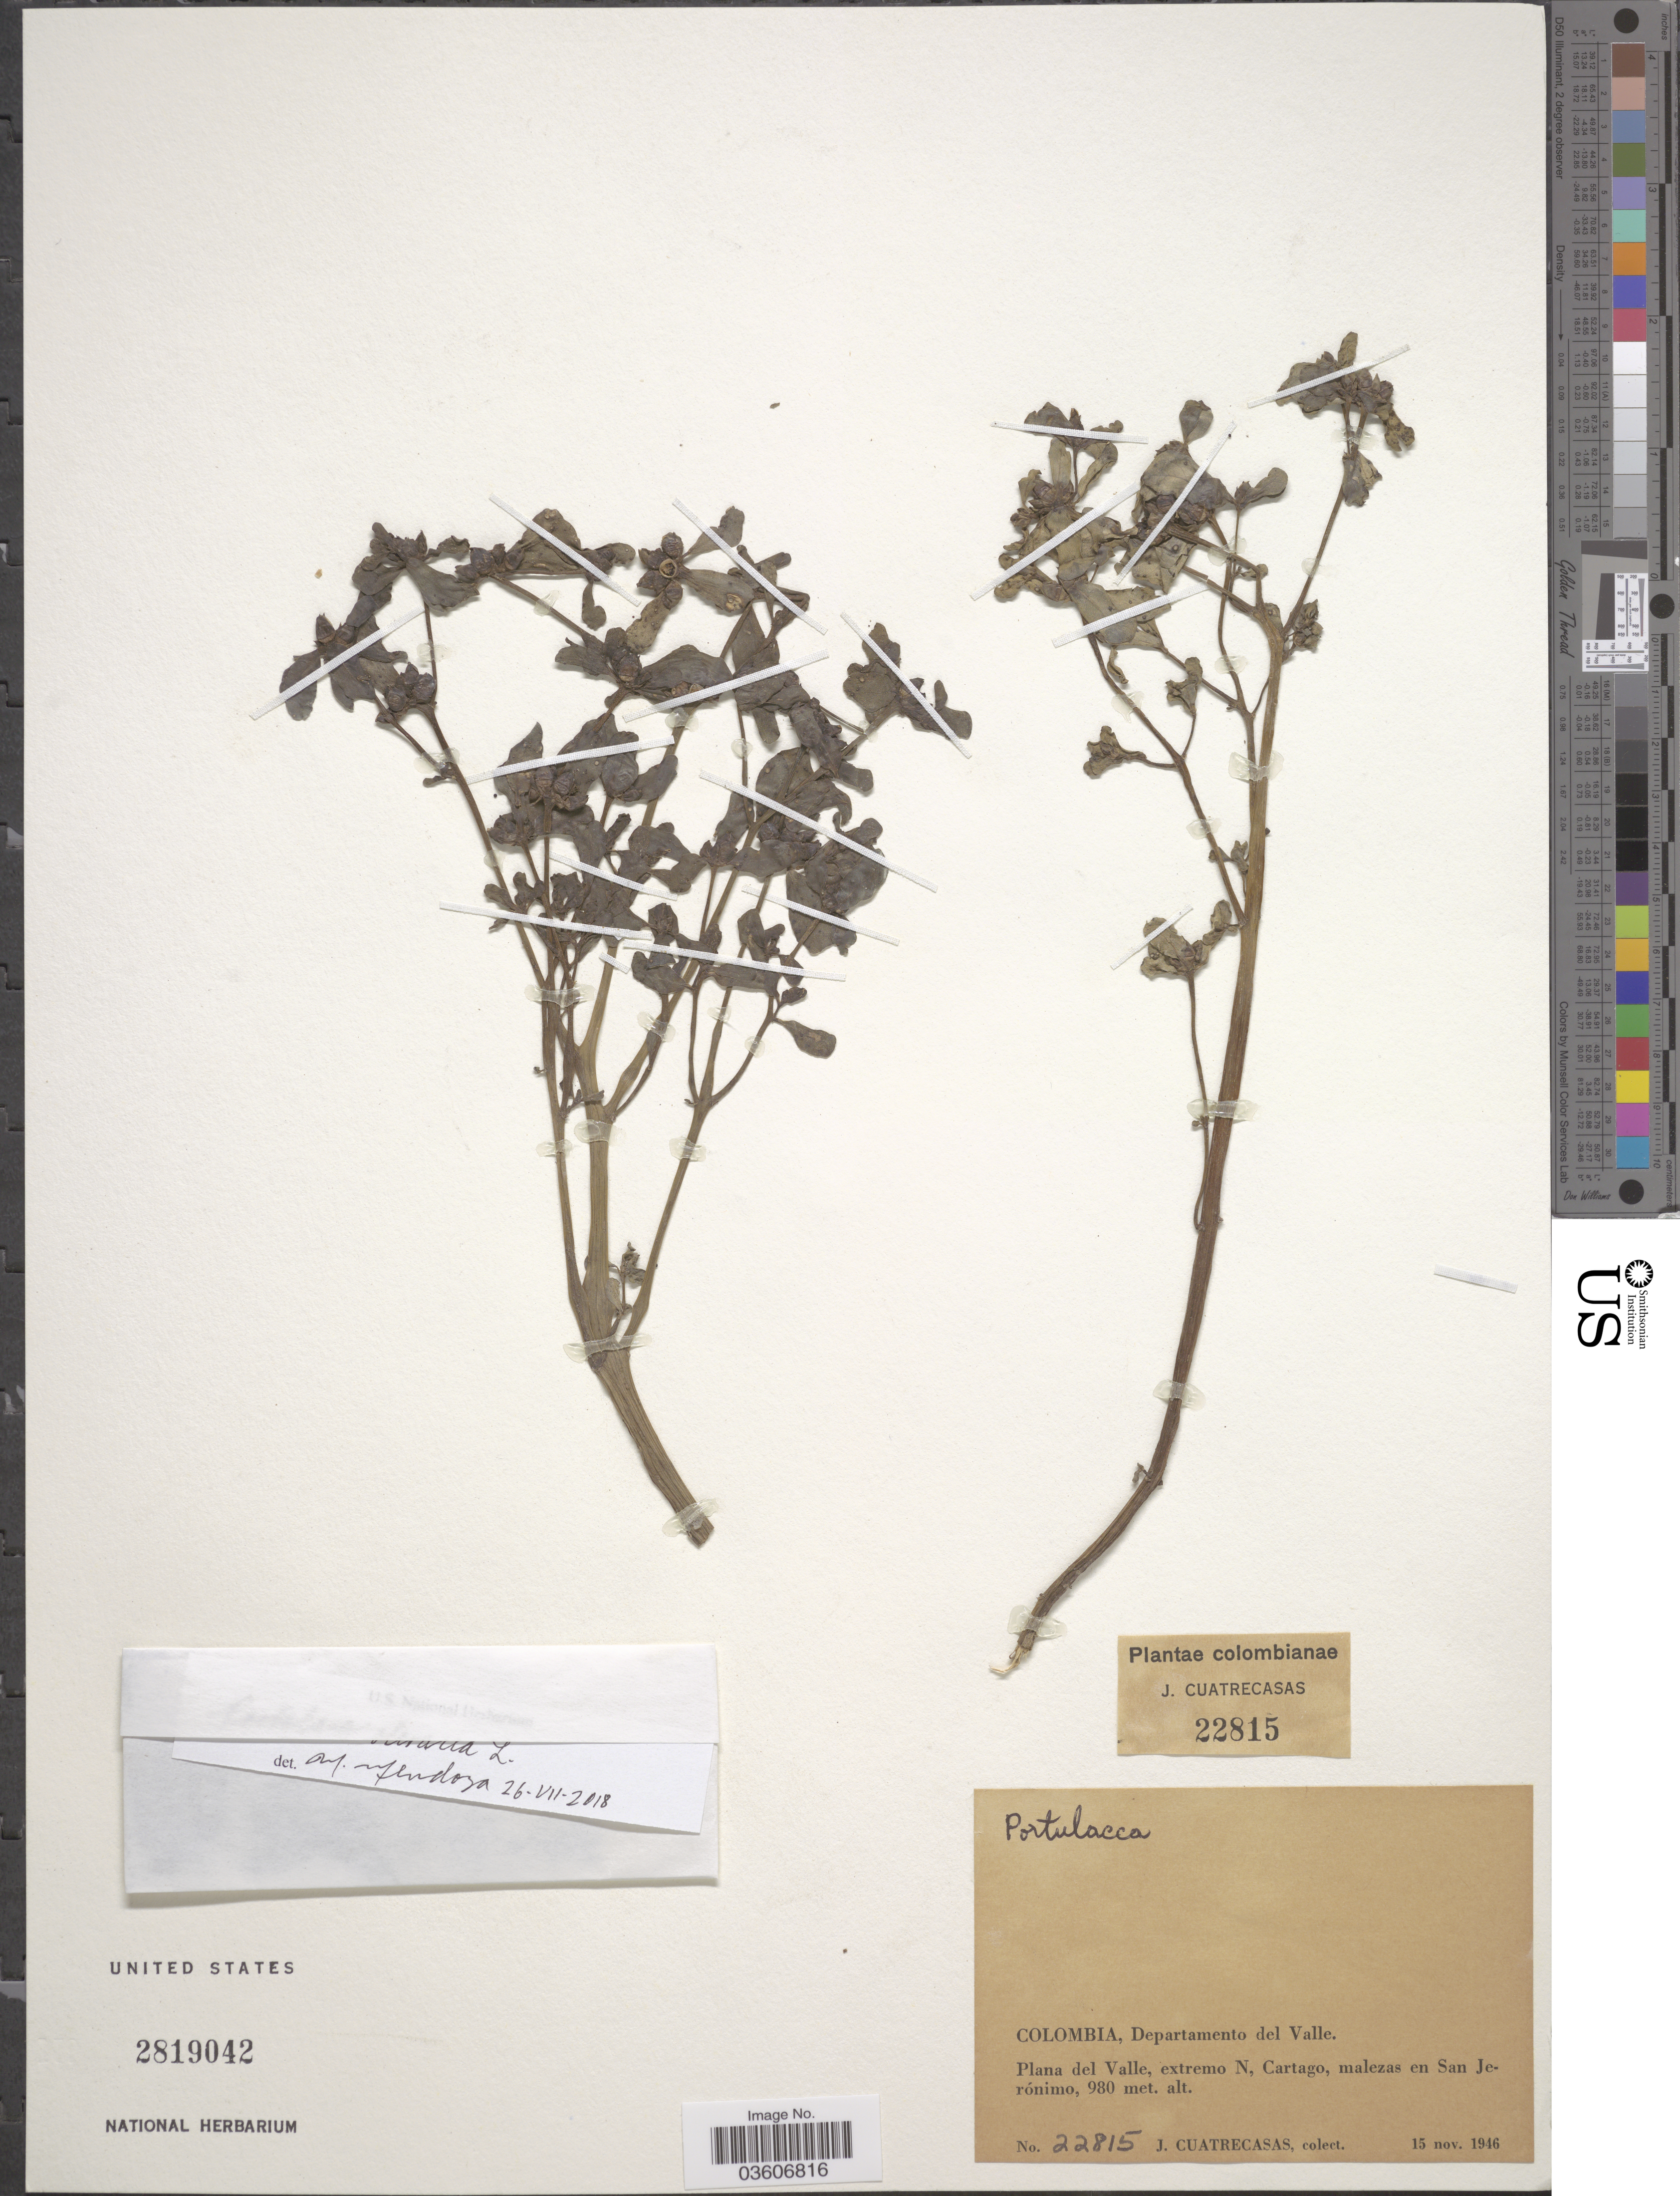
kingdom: Plantae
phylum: Tracheophyta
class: Magnoliopsida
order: Caryophyllales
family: Portulacaceae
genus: Portulaca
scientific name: Portulaca sp.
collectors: J. Cuatrecasas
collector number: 22815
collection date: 1946-11-15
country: Colombia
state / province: Valle del Cauca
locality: Departamento del Valle. Plana del Valle, extremo N, Cartago, malezas en San Jerónimo.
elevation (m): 980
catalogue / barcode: US 2819042